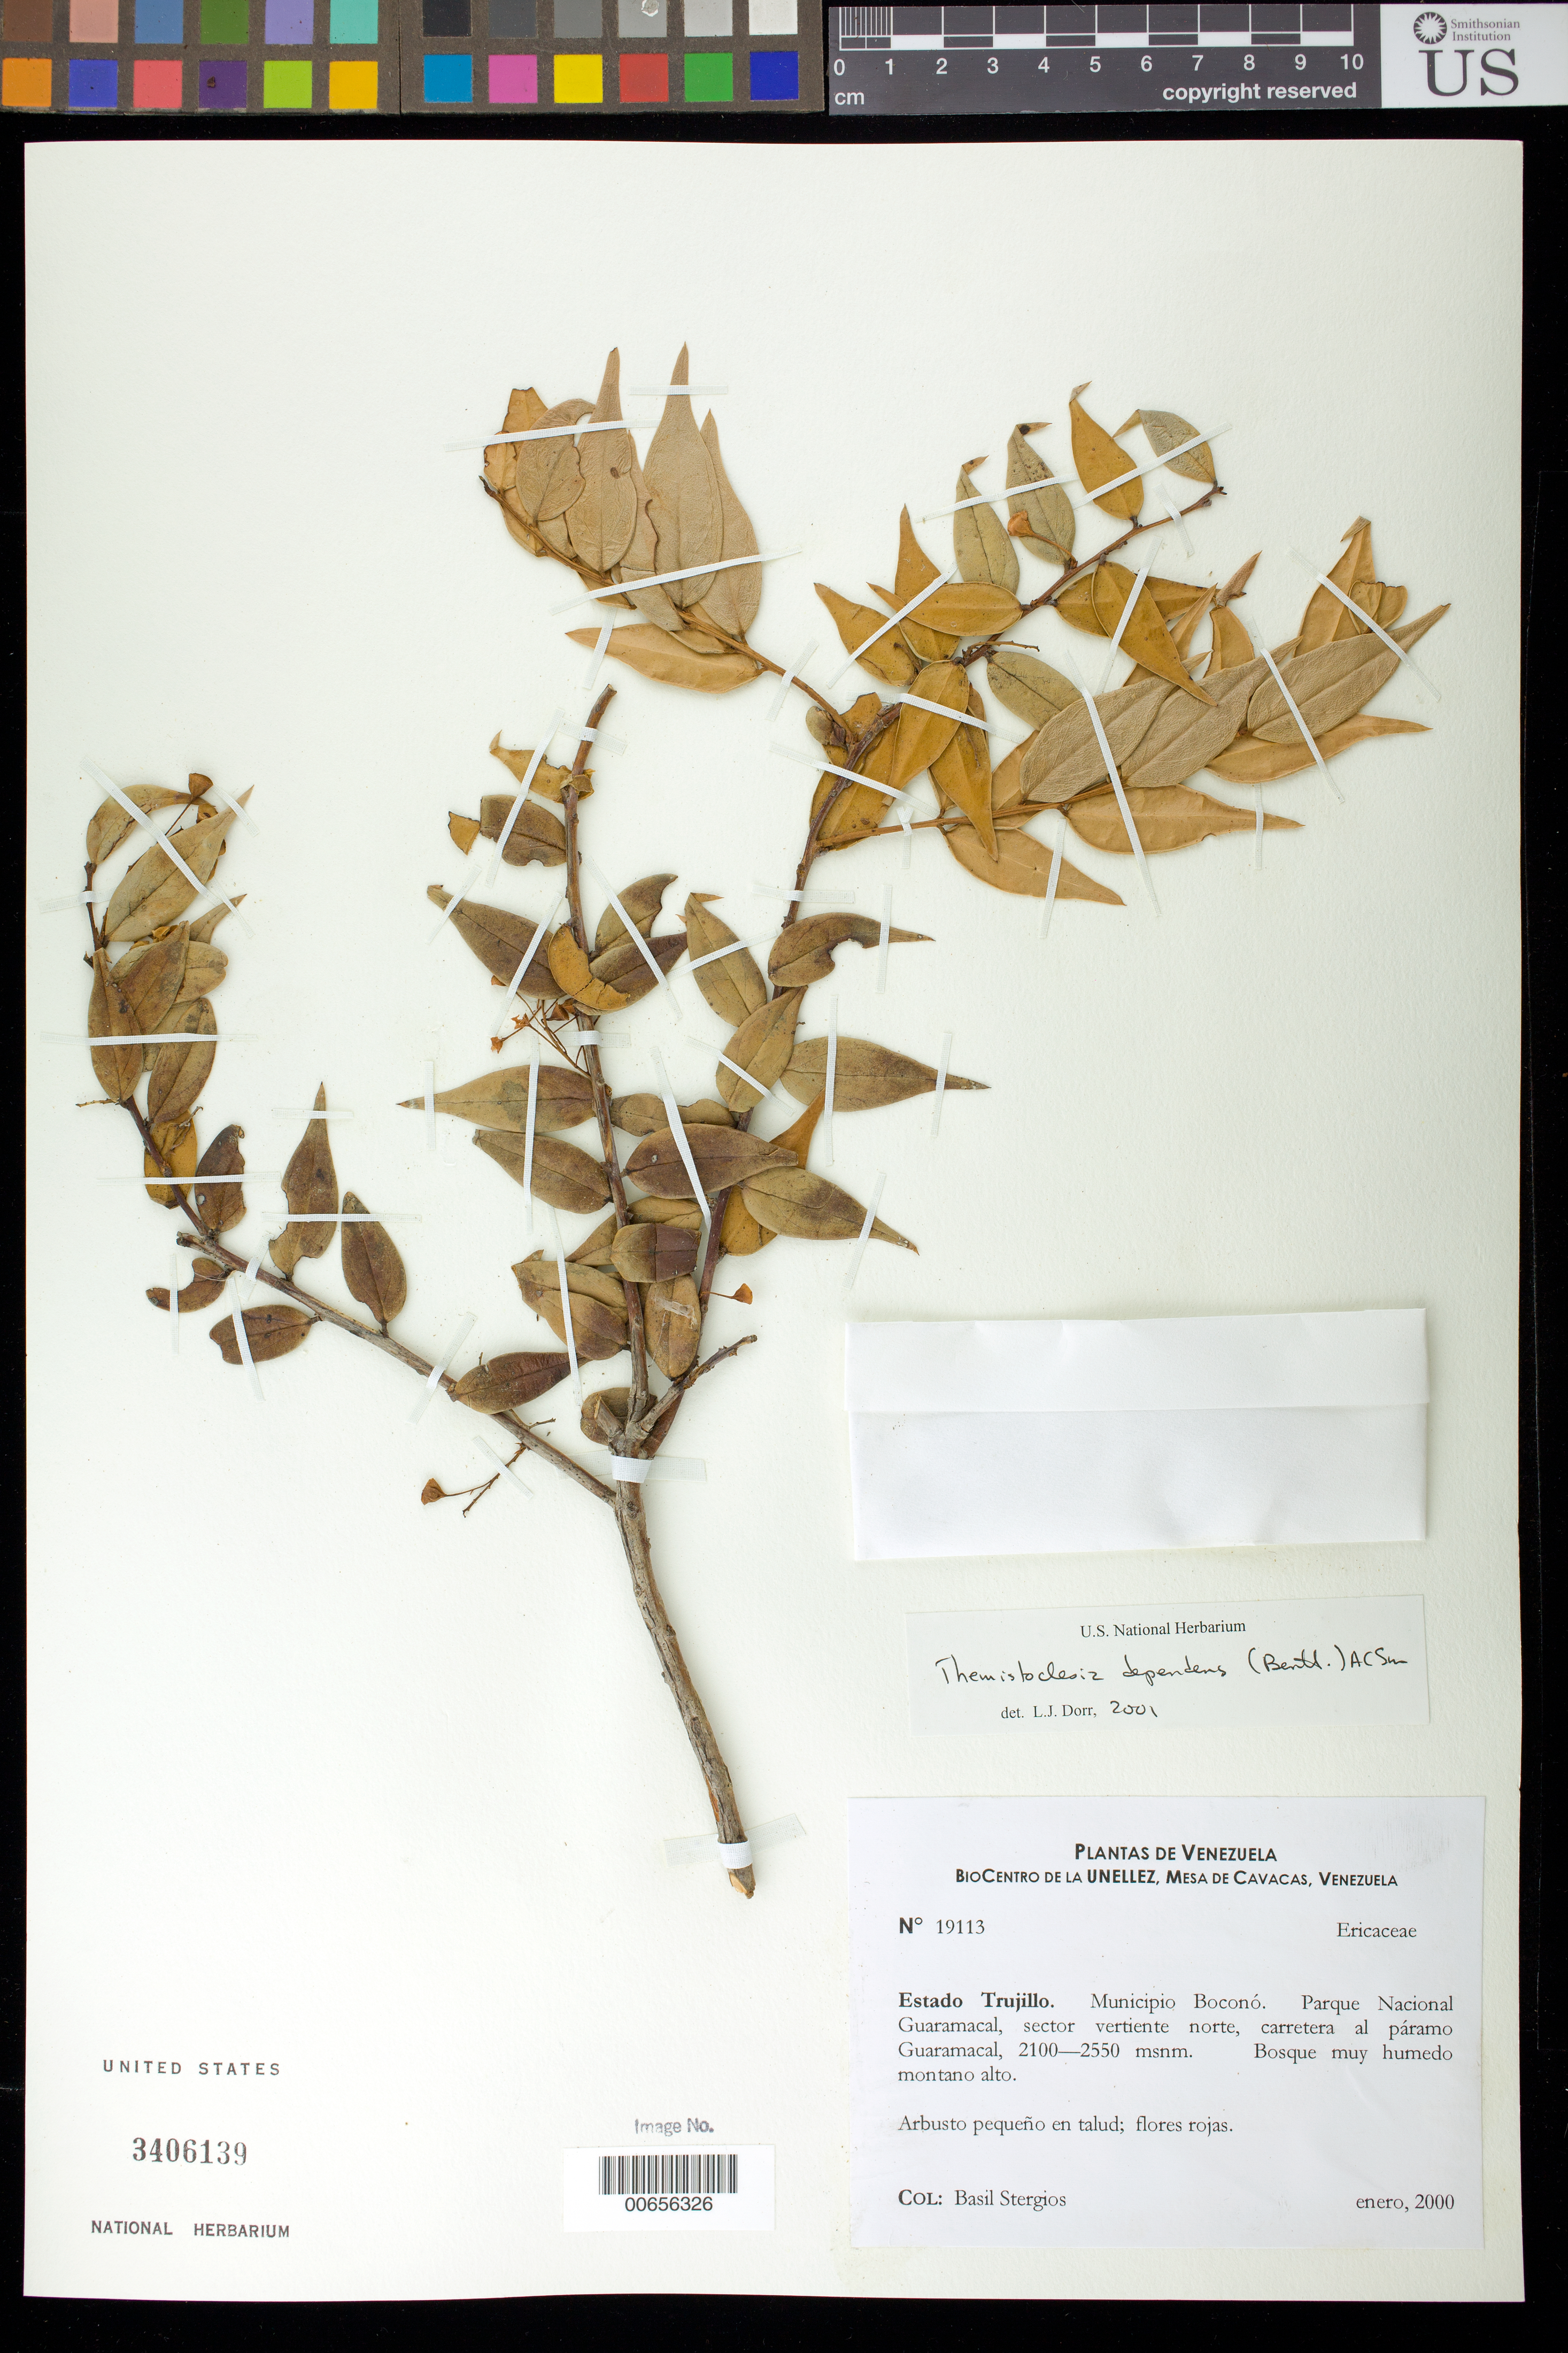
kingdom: Plantae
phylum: Tracheophyta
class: Magnoliopsida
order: Ericales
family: Ericaceae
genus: Themistoclesia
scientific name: Themistoclesia dependens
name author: (Benth.) A.C. Sm.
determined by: Dorr, L. J., (BOT), Smithsonian Institution - National Museum of Natural History (UNITED STATES)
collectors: B. G. Stergios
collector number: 19113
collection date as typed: Jan 2000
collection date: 2000-01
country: Venezuela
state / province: Trujillo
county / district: Boconó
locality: Parque Nacional Guaramacal, vertiente N, carretera al páramo Guaramacal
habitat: Bosque muy húmedo montano alto.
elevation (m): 2100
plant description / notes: COL, PORT, US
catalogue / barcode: US 3406139